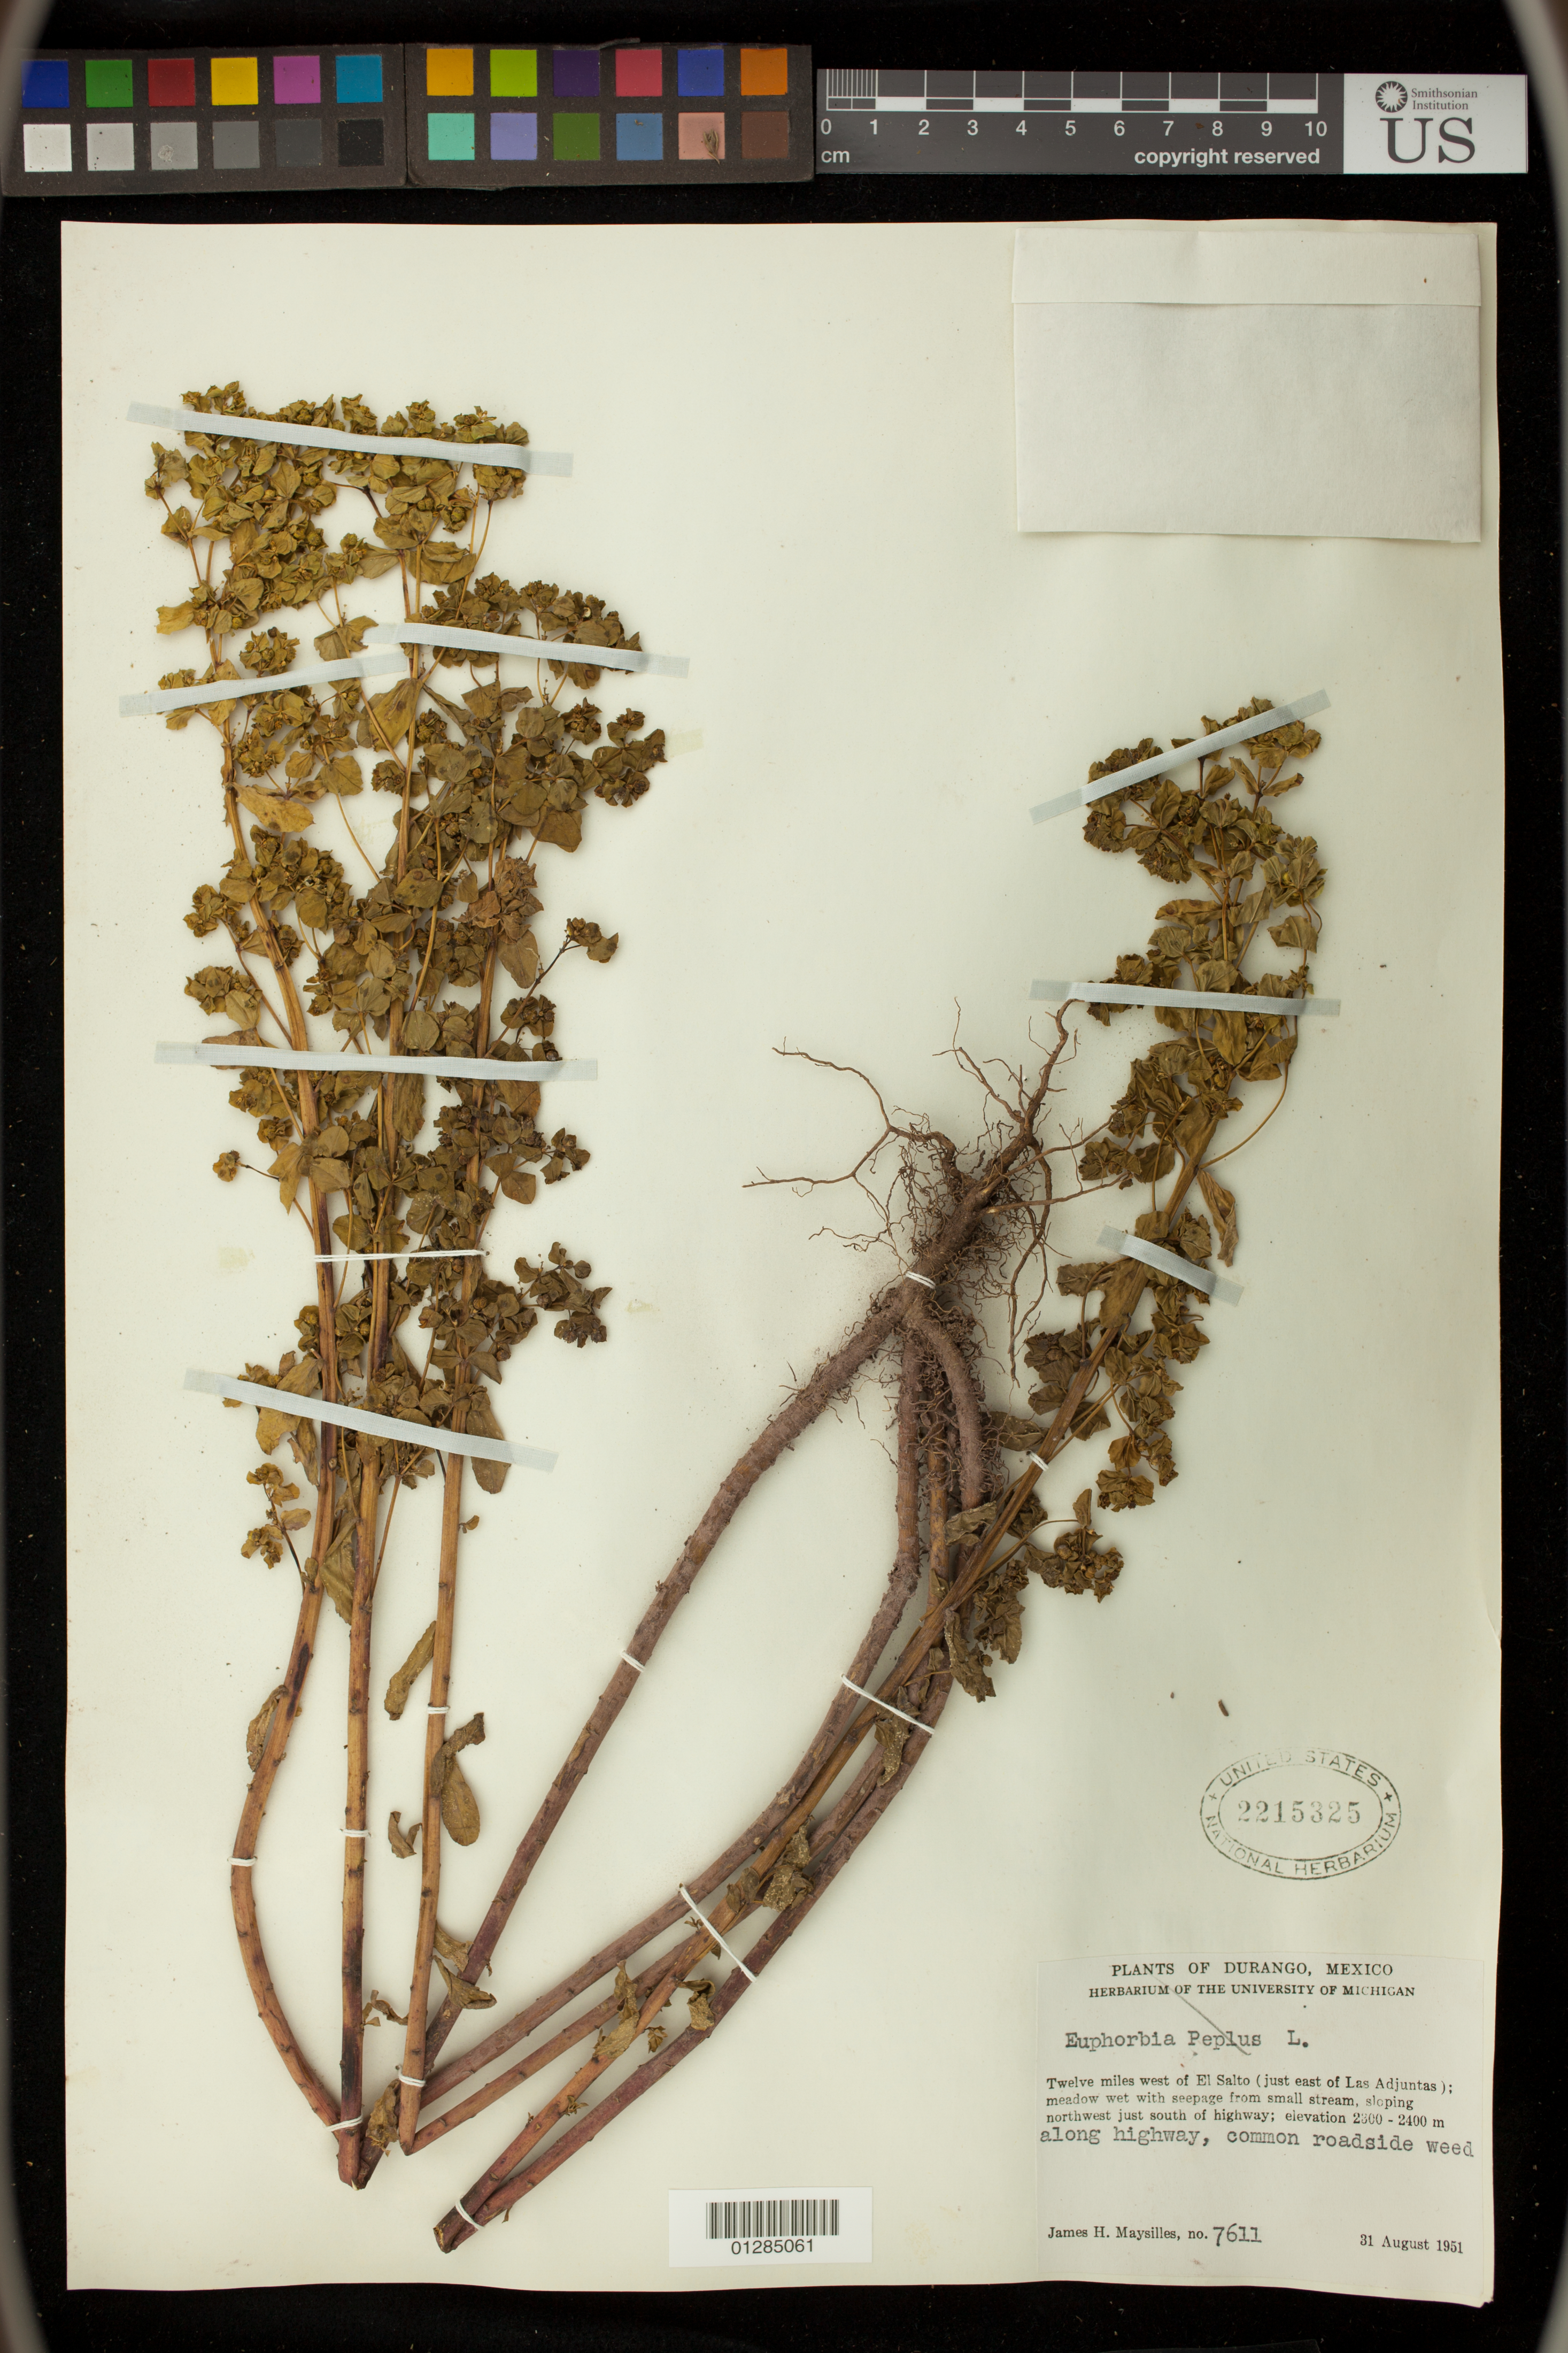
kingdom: Plantae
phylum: Tracheophyta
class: Magnoliopsida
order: Malpighiales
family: Euphorbiaceae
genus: Euphorbia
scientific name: Euphorbia alta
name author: Norton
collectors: J. Maysilles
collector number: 7611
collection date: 1951-08-31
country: Mexico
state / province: Durango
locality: Twelve miles west of El Salto (just east of Las Adjuntas); just south of highway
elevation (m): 2300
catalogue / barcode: US 2215325